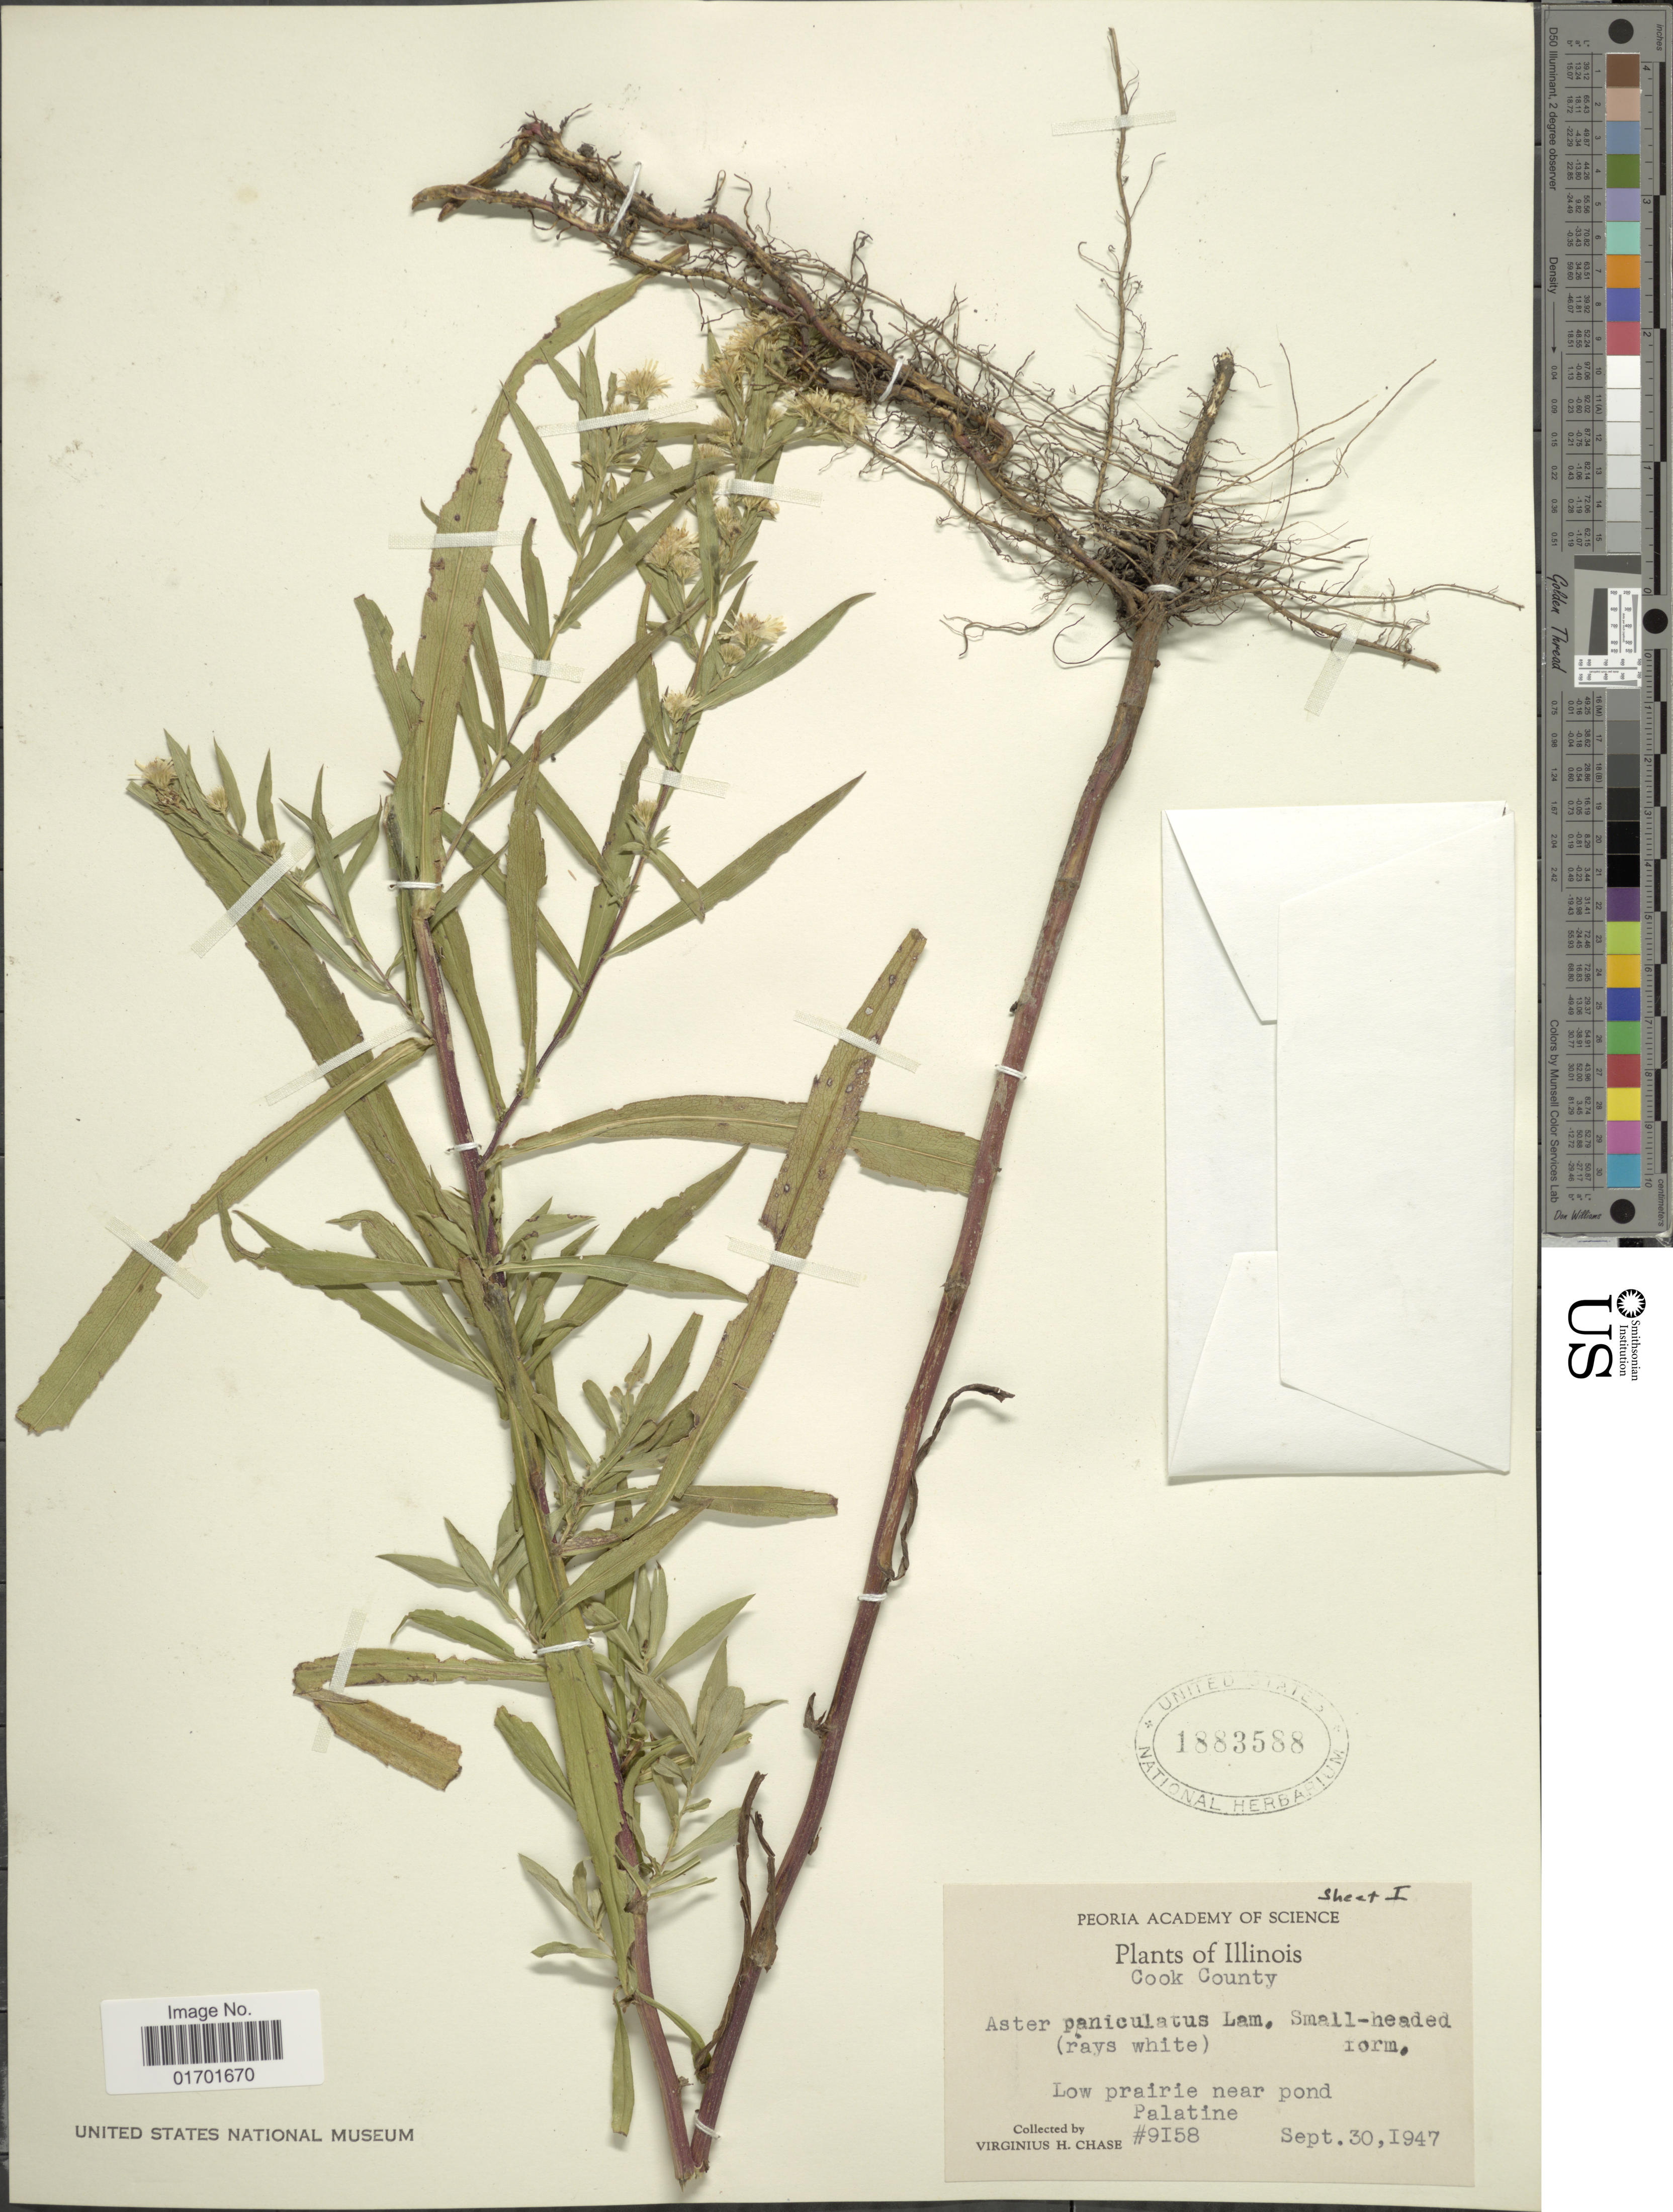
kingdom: Plantae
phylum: Tracheophyta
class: Magnoliopsida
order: Asterales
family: Asteraceae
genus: Symphyotrichum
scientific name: Symphyotrichum lanceolatum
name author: (Willd.) G.L. Nesom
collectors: V. H. Chase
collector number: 9158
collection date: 1947-09-30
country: United States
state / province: Illinois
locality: Cook County, near pond Palatine.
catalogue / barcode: US 1883588